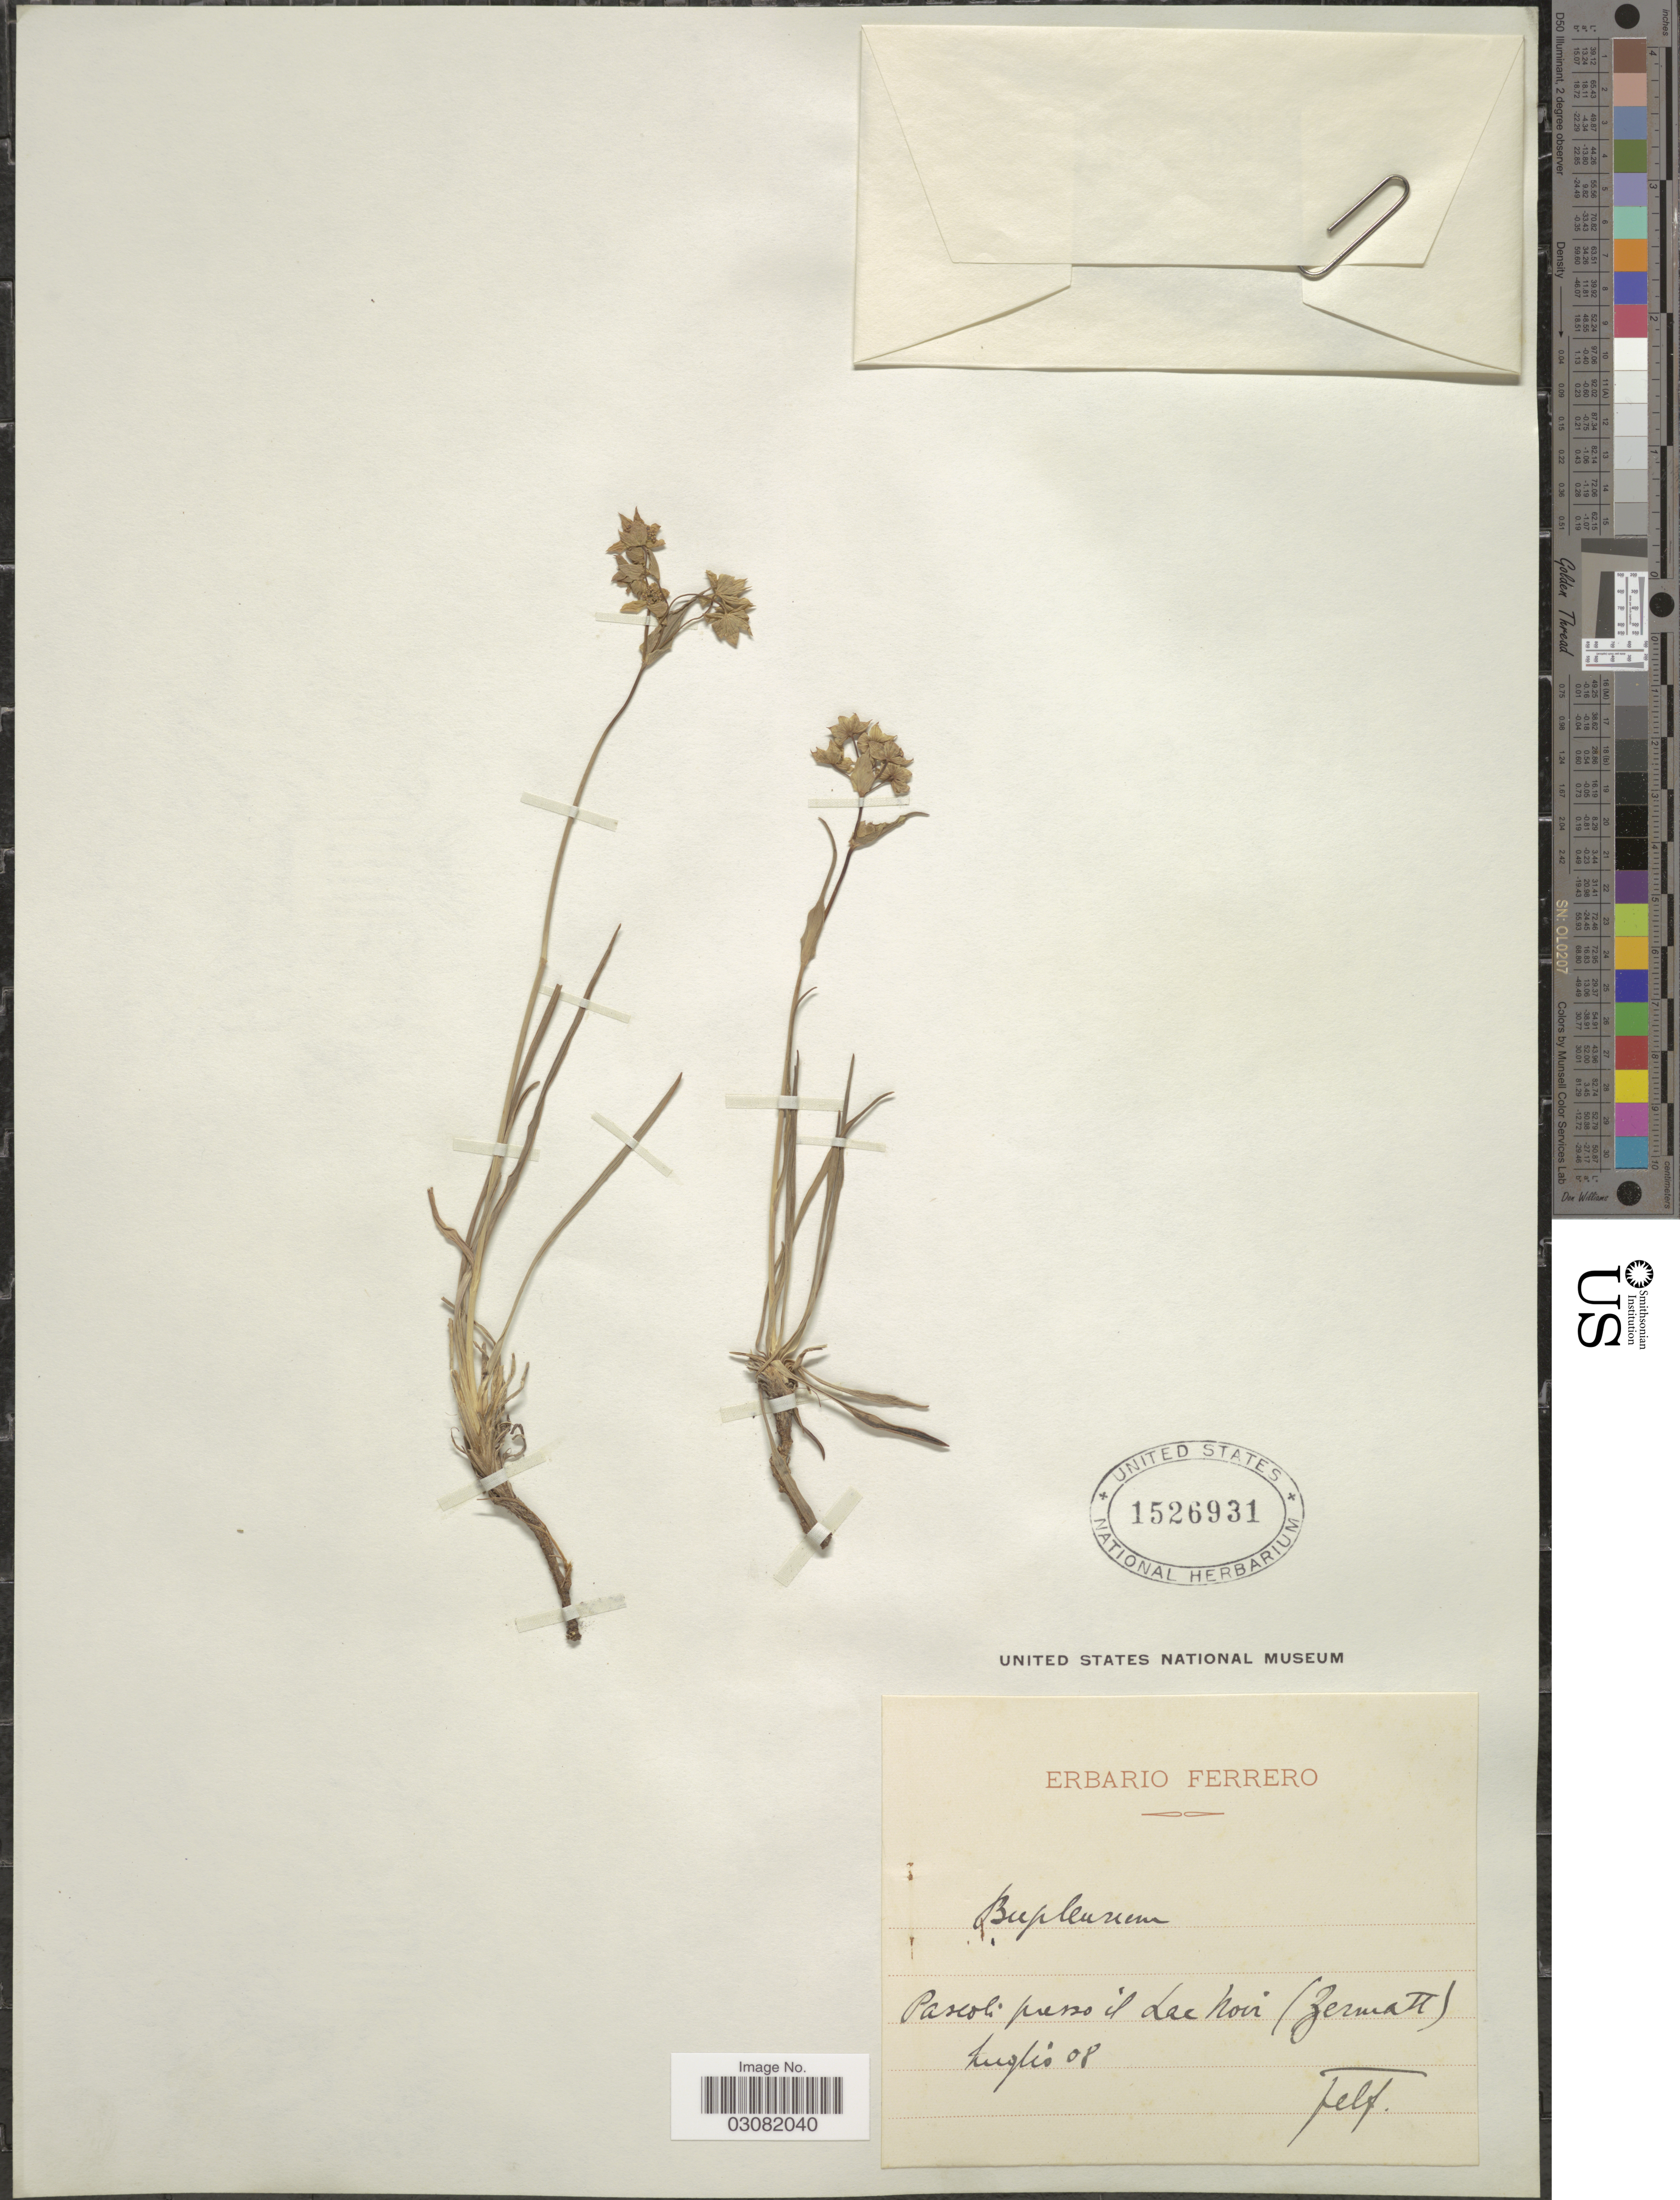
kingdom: Plantae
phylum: Tracheophyta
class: Magnoliopsida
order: Apiales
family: Apiaceae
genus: Bupleurum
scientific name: Bupleurum sp.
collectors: Ferrero, --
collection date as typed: Transcribed d/m/y: /7/8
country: Switzerland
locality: Pascoli presso il Lac Noir (Zermatt).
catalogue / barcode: US 1526931